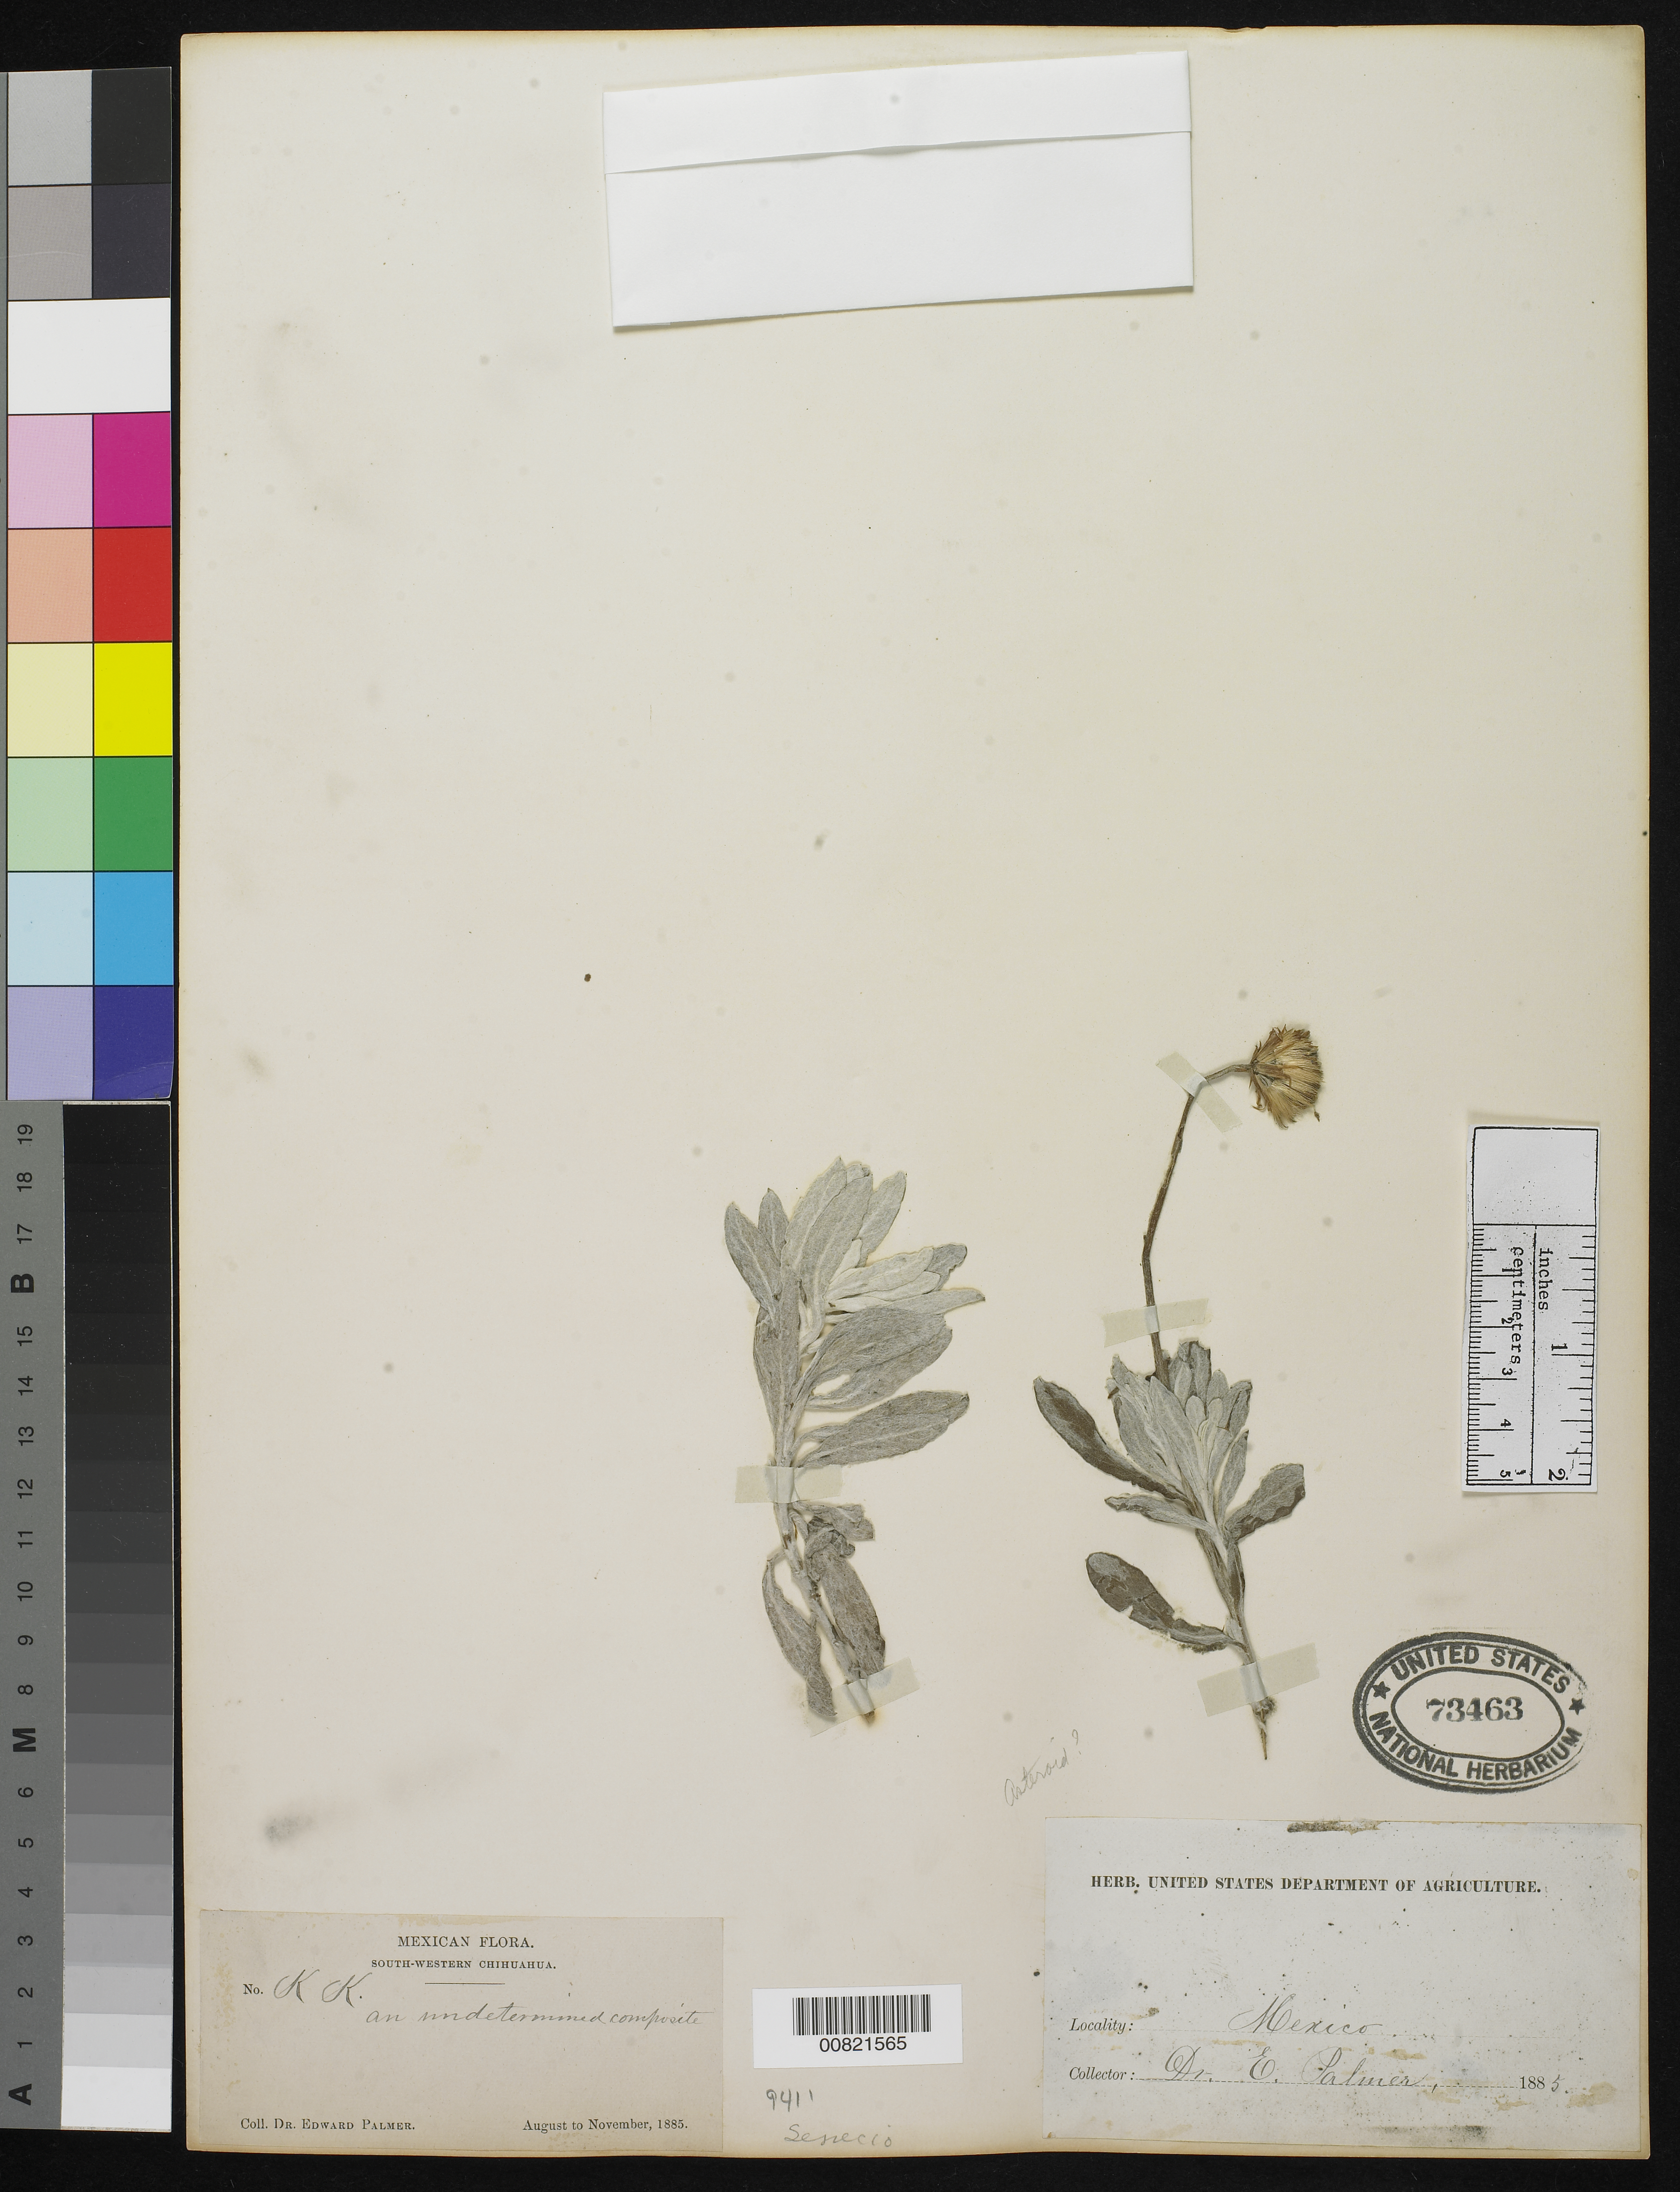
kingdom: Plantae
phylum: Tracheophyta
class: Magnoliopsida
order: Asterales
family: Asteraceae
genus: Senecio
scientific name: Senecio sp.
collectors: E. Palmer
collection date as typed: Aug 1885 to -- Nov 1885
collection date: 1885-08/1885-11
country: Mexico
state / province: Chihuahua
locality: KK. South-Western Chihuahua.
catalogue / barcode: US 73463